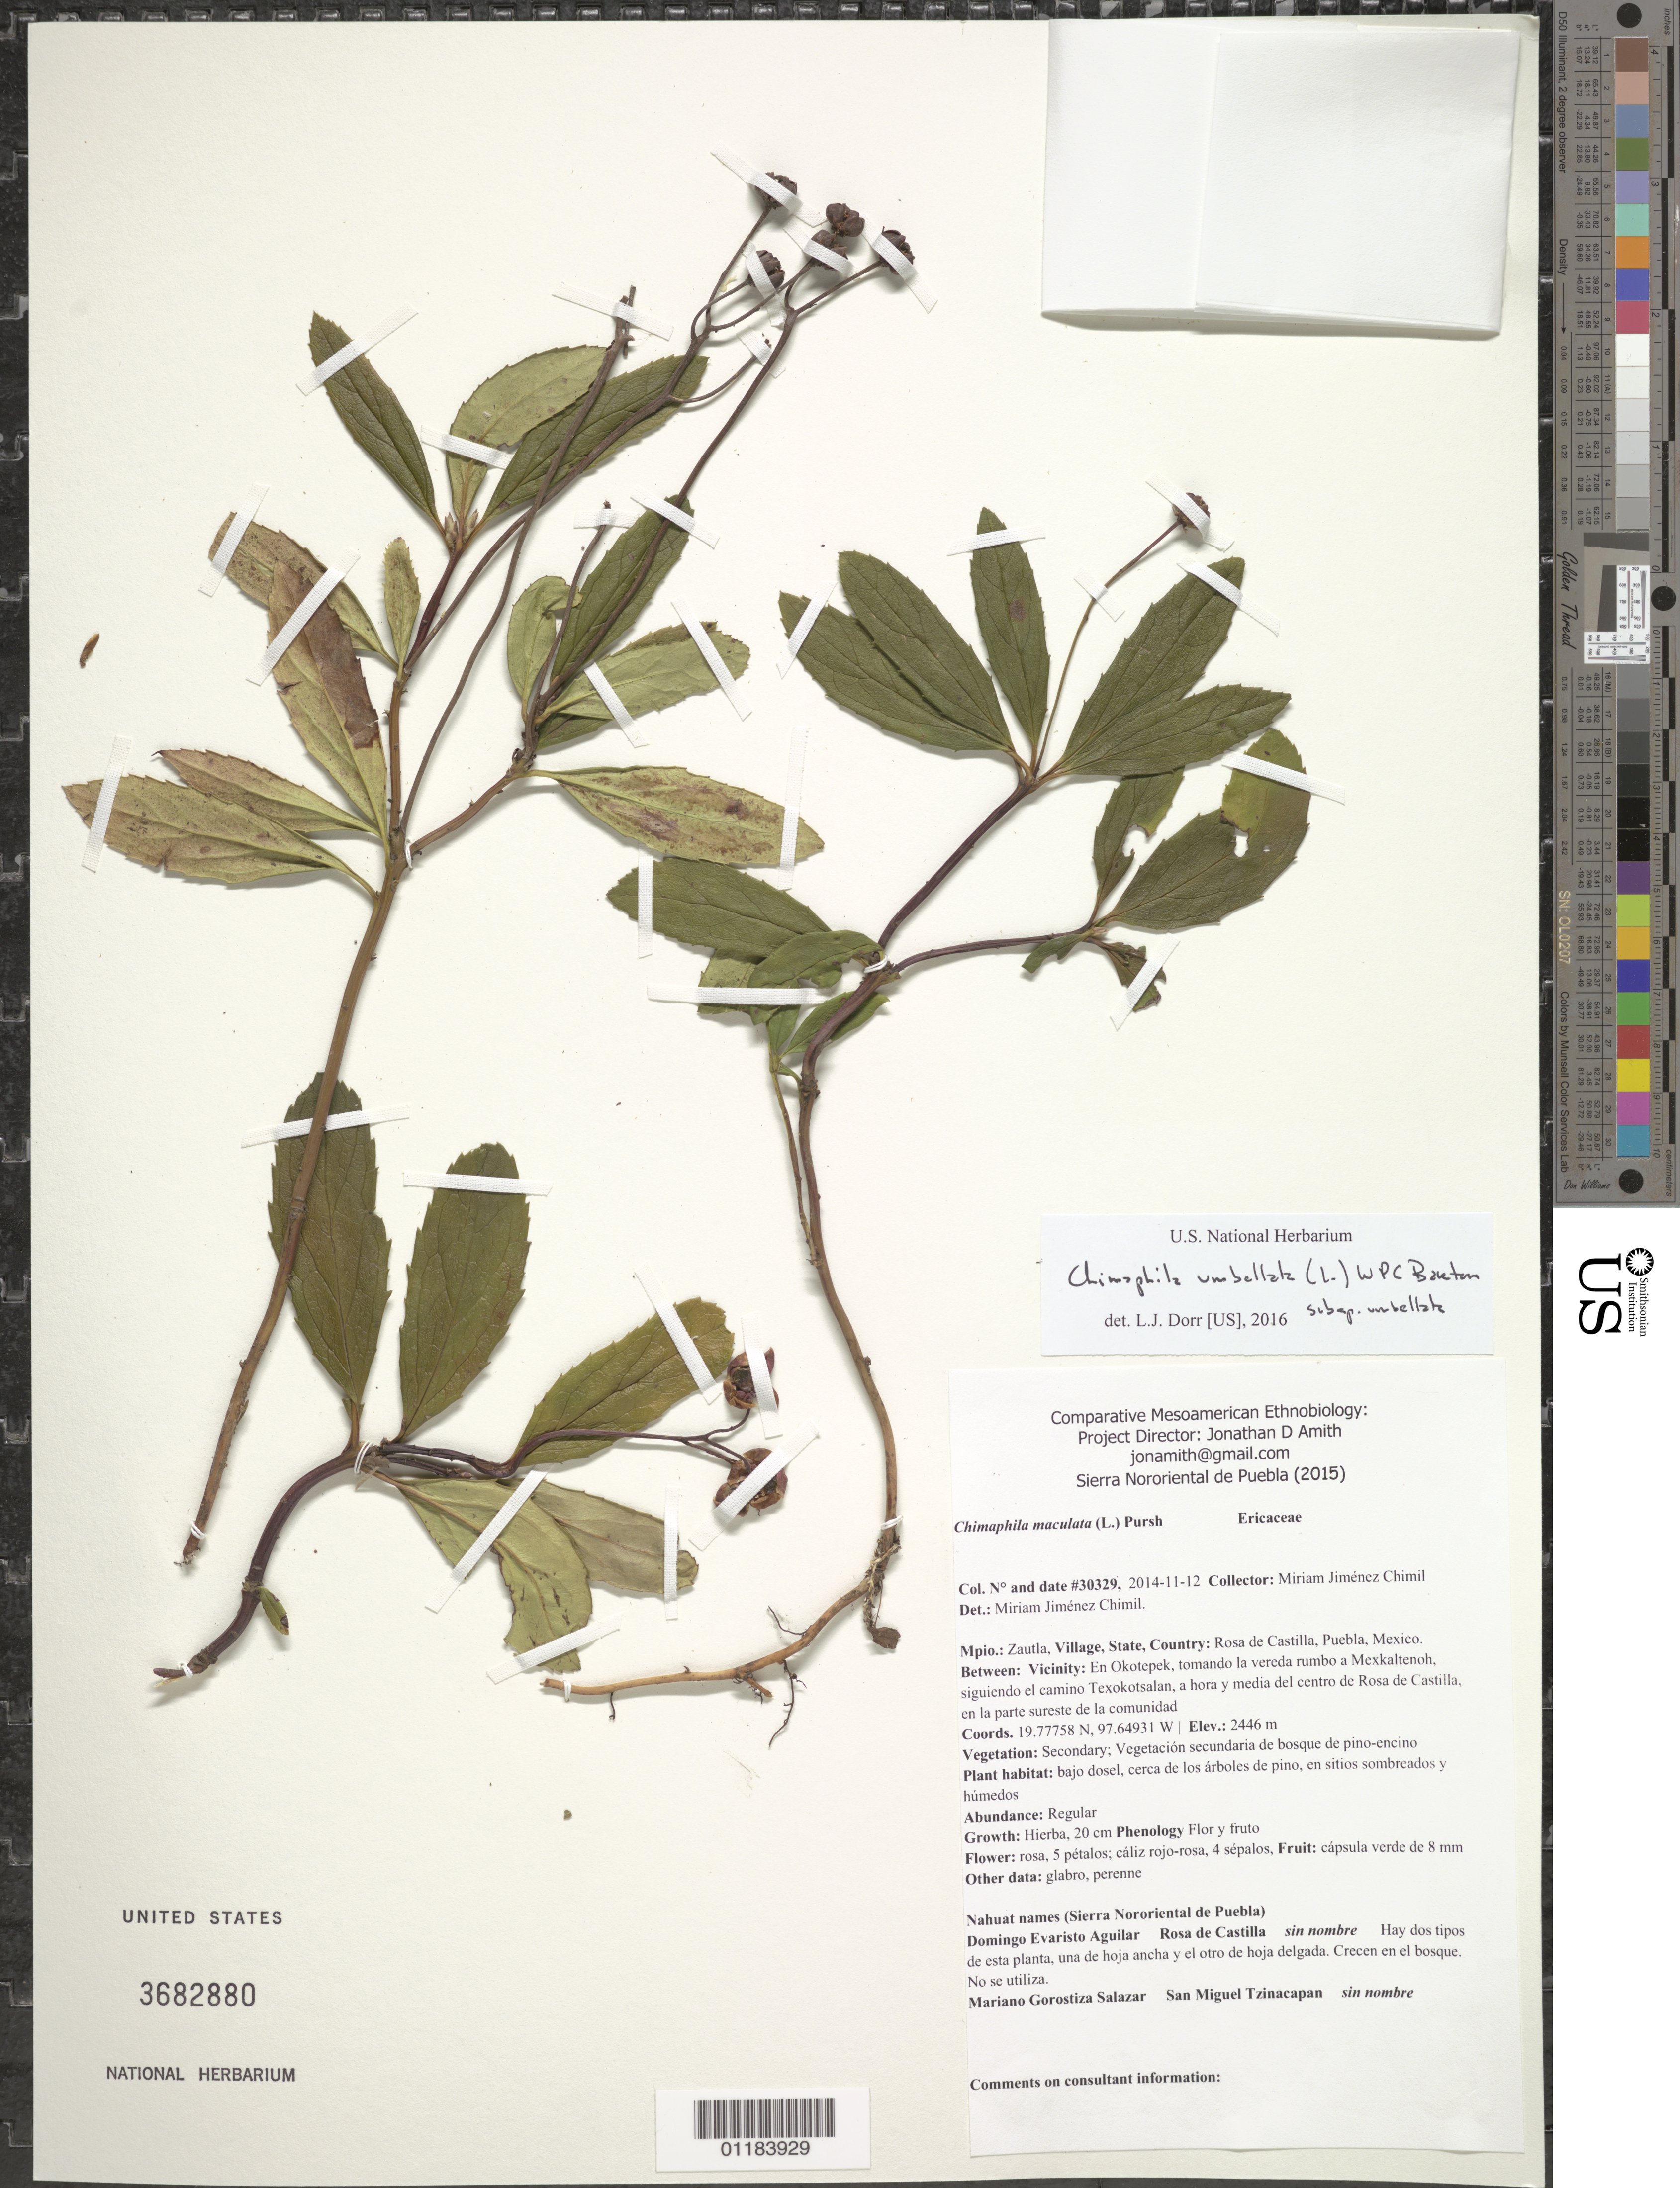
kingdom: Plantae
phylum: Tracheophyta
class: Magnoliopsida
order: Ericales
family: Ericaceae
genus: Chimaphila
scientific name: Chimaphila umbellata subsp. umbellata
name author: (L.) W.P.C. Barton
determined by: Dorr, L. J., (BOT), Smithsonian Institution - National Museum of Natural History (UNITED STATES)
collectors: M. Jiménez Chimil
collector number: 30329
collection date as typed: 2014-11-12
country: Mexico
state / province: Puebla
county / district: Zautla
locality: Rosa de Castilla; en Okotepek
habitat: secondary; vegetacion secundaria de bosque de pino-encino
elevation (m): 2446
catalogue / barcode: US 3682880